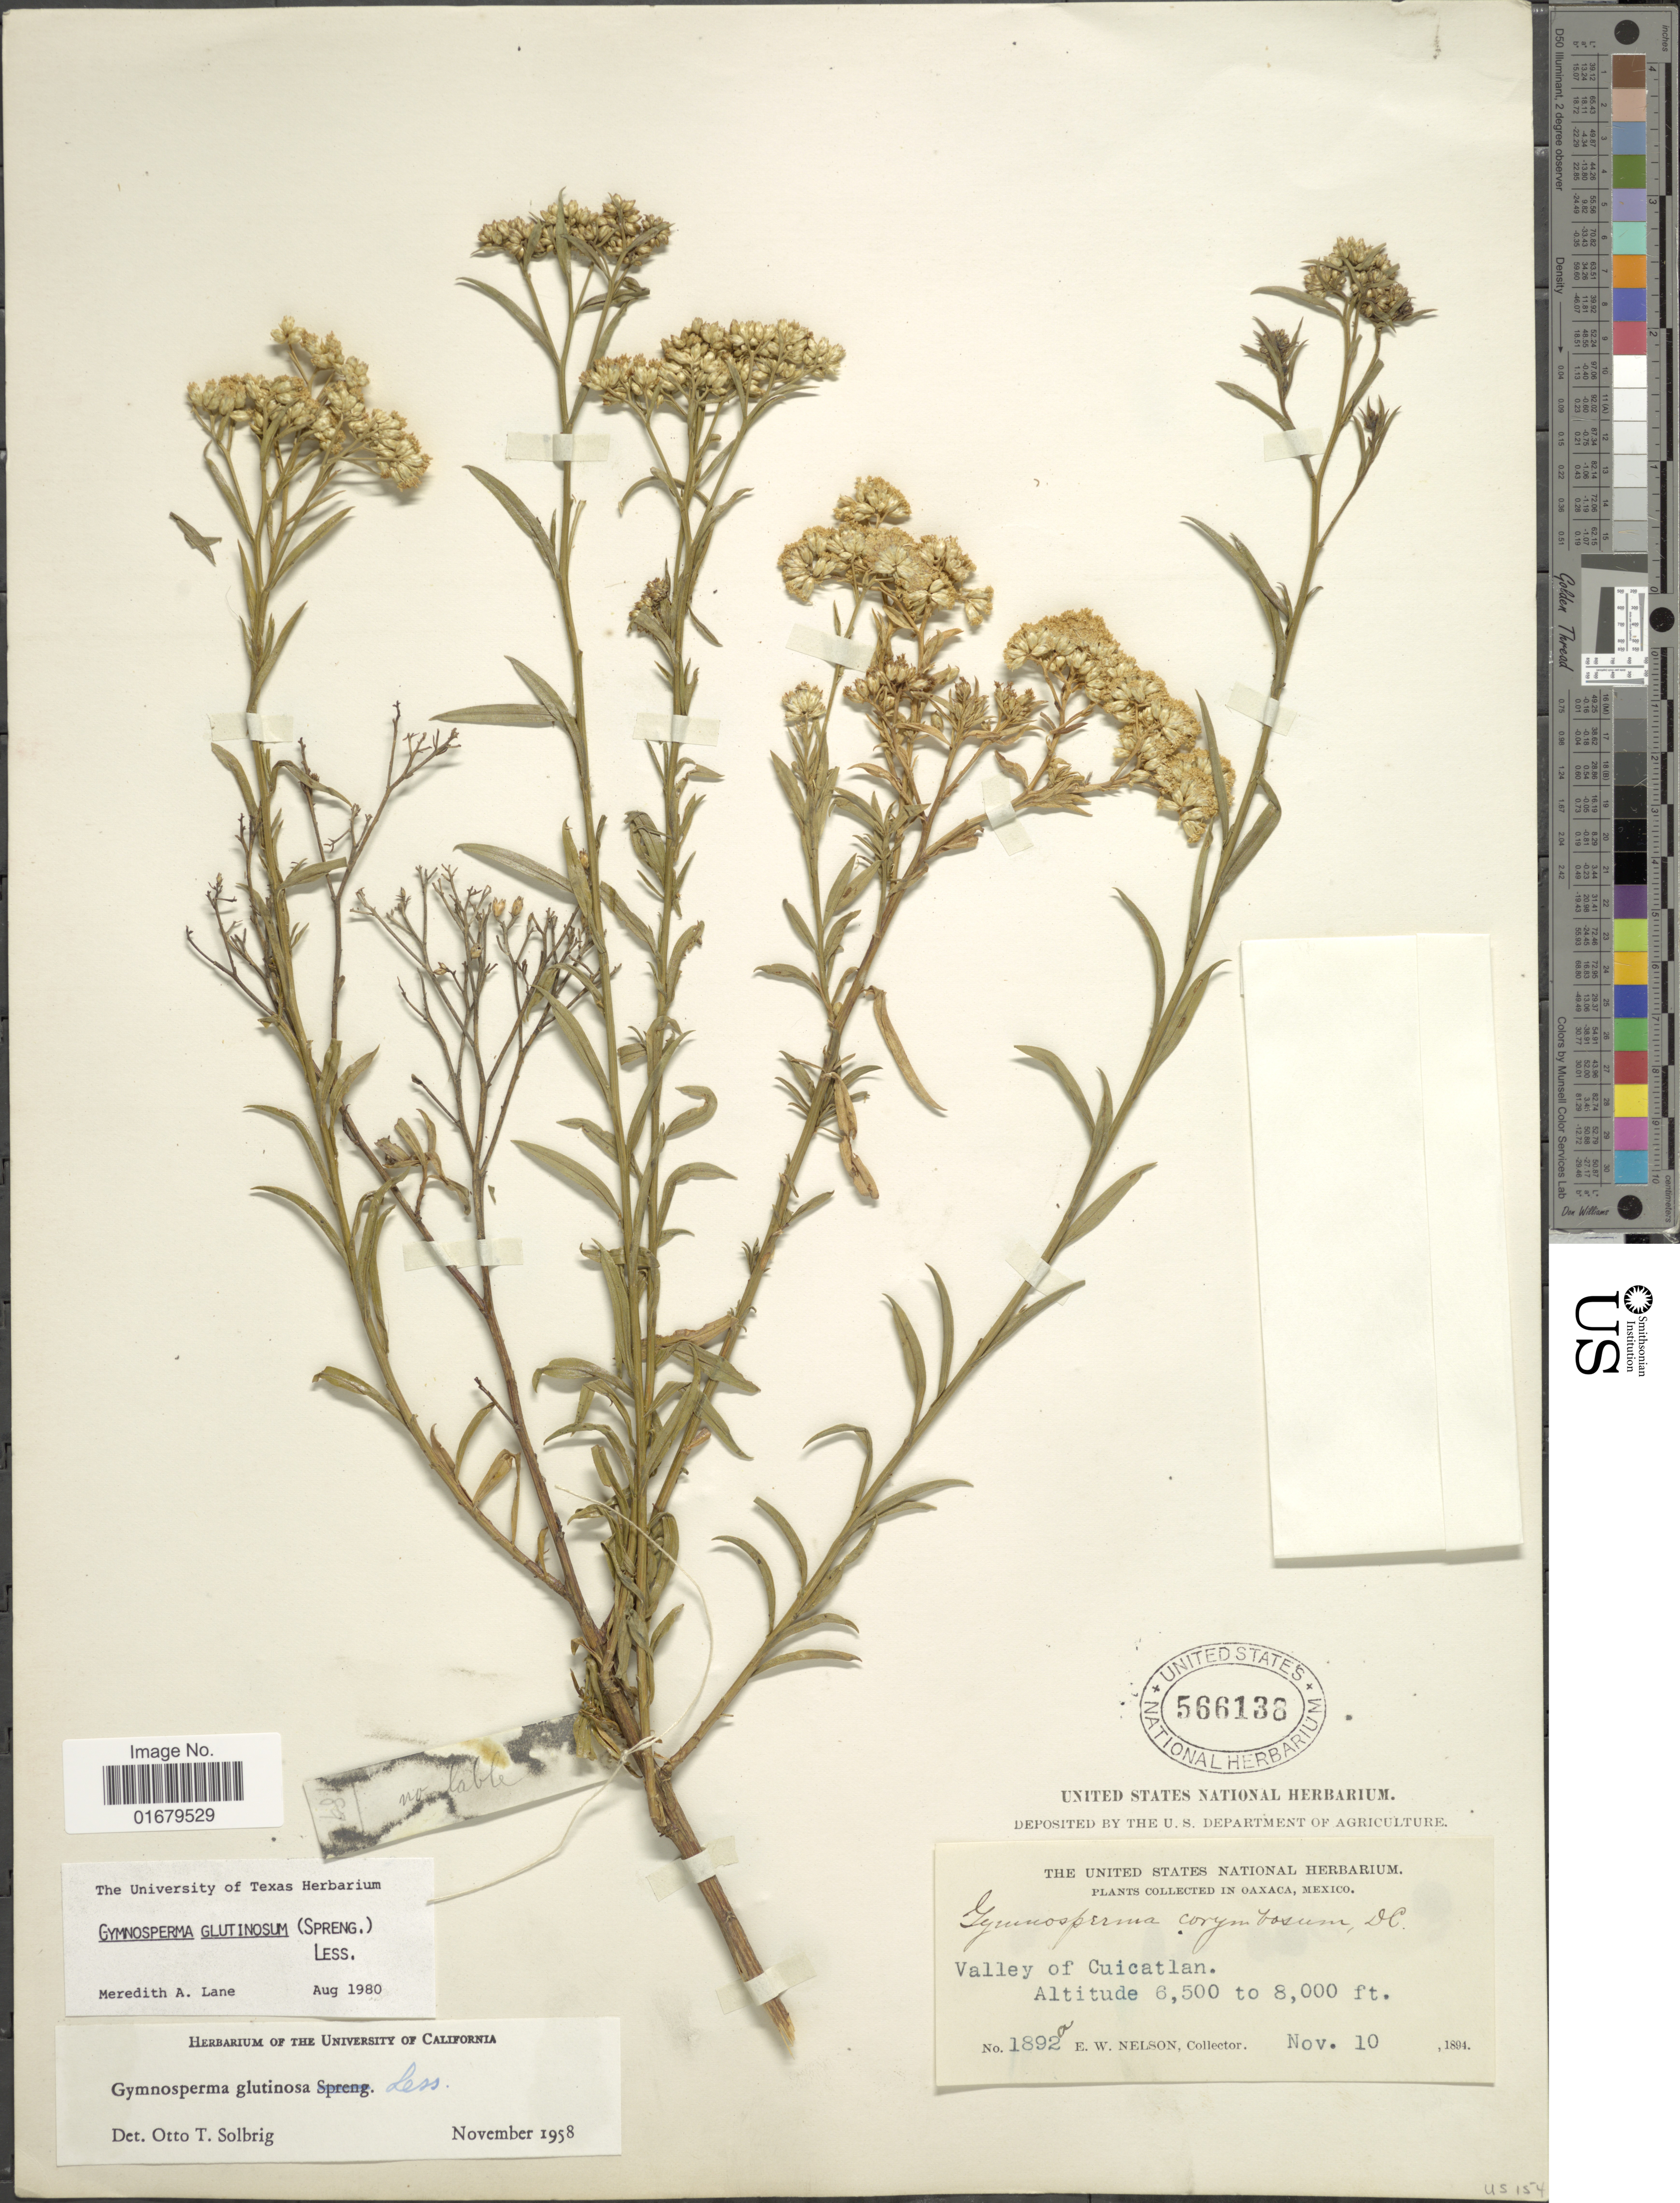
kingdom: Plantae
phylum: Tracheophyta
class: Magnoliopsida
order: Asterales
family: Asteraceae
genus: Gymnosperma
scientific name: Gymnosperma glutinosum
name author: (Spreng.) Less.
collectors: E. W. Nelson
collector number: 1892a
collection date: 1894-11-10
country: Mexico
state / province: Oaxaca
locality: Valley of Cuicatlan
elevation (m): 1981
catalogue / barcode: US 566138